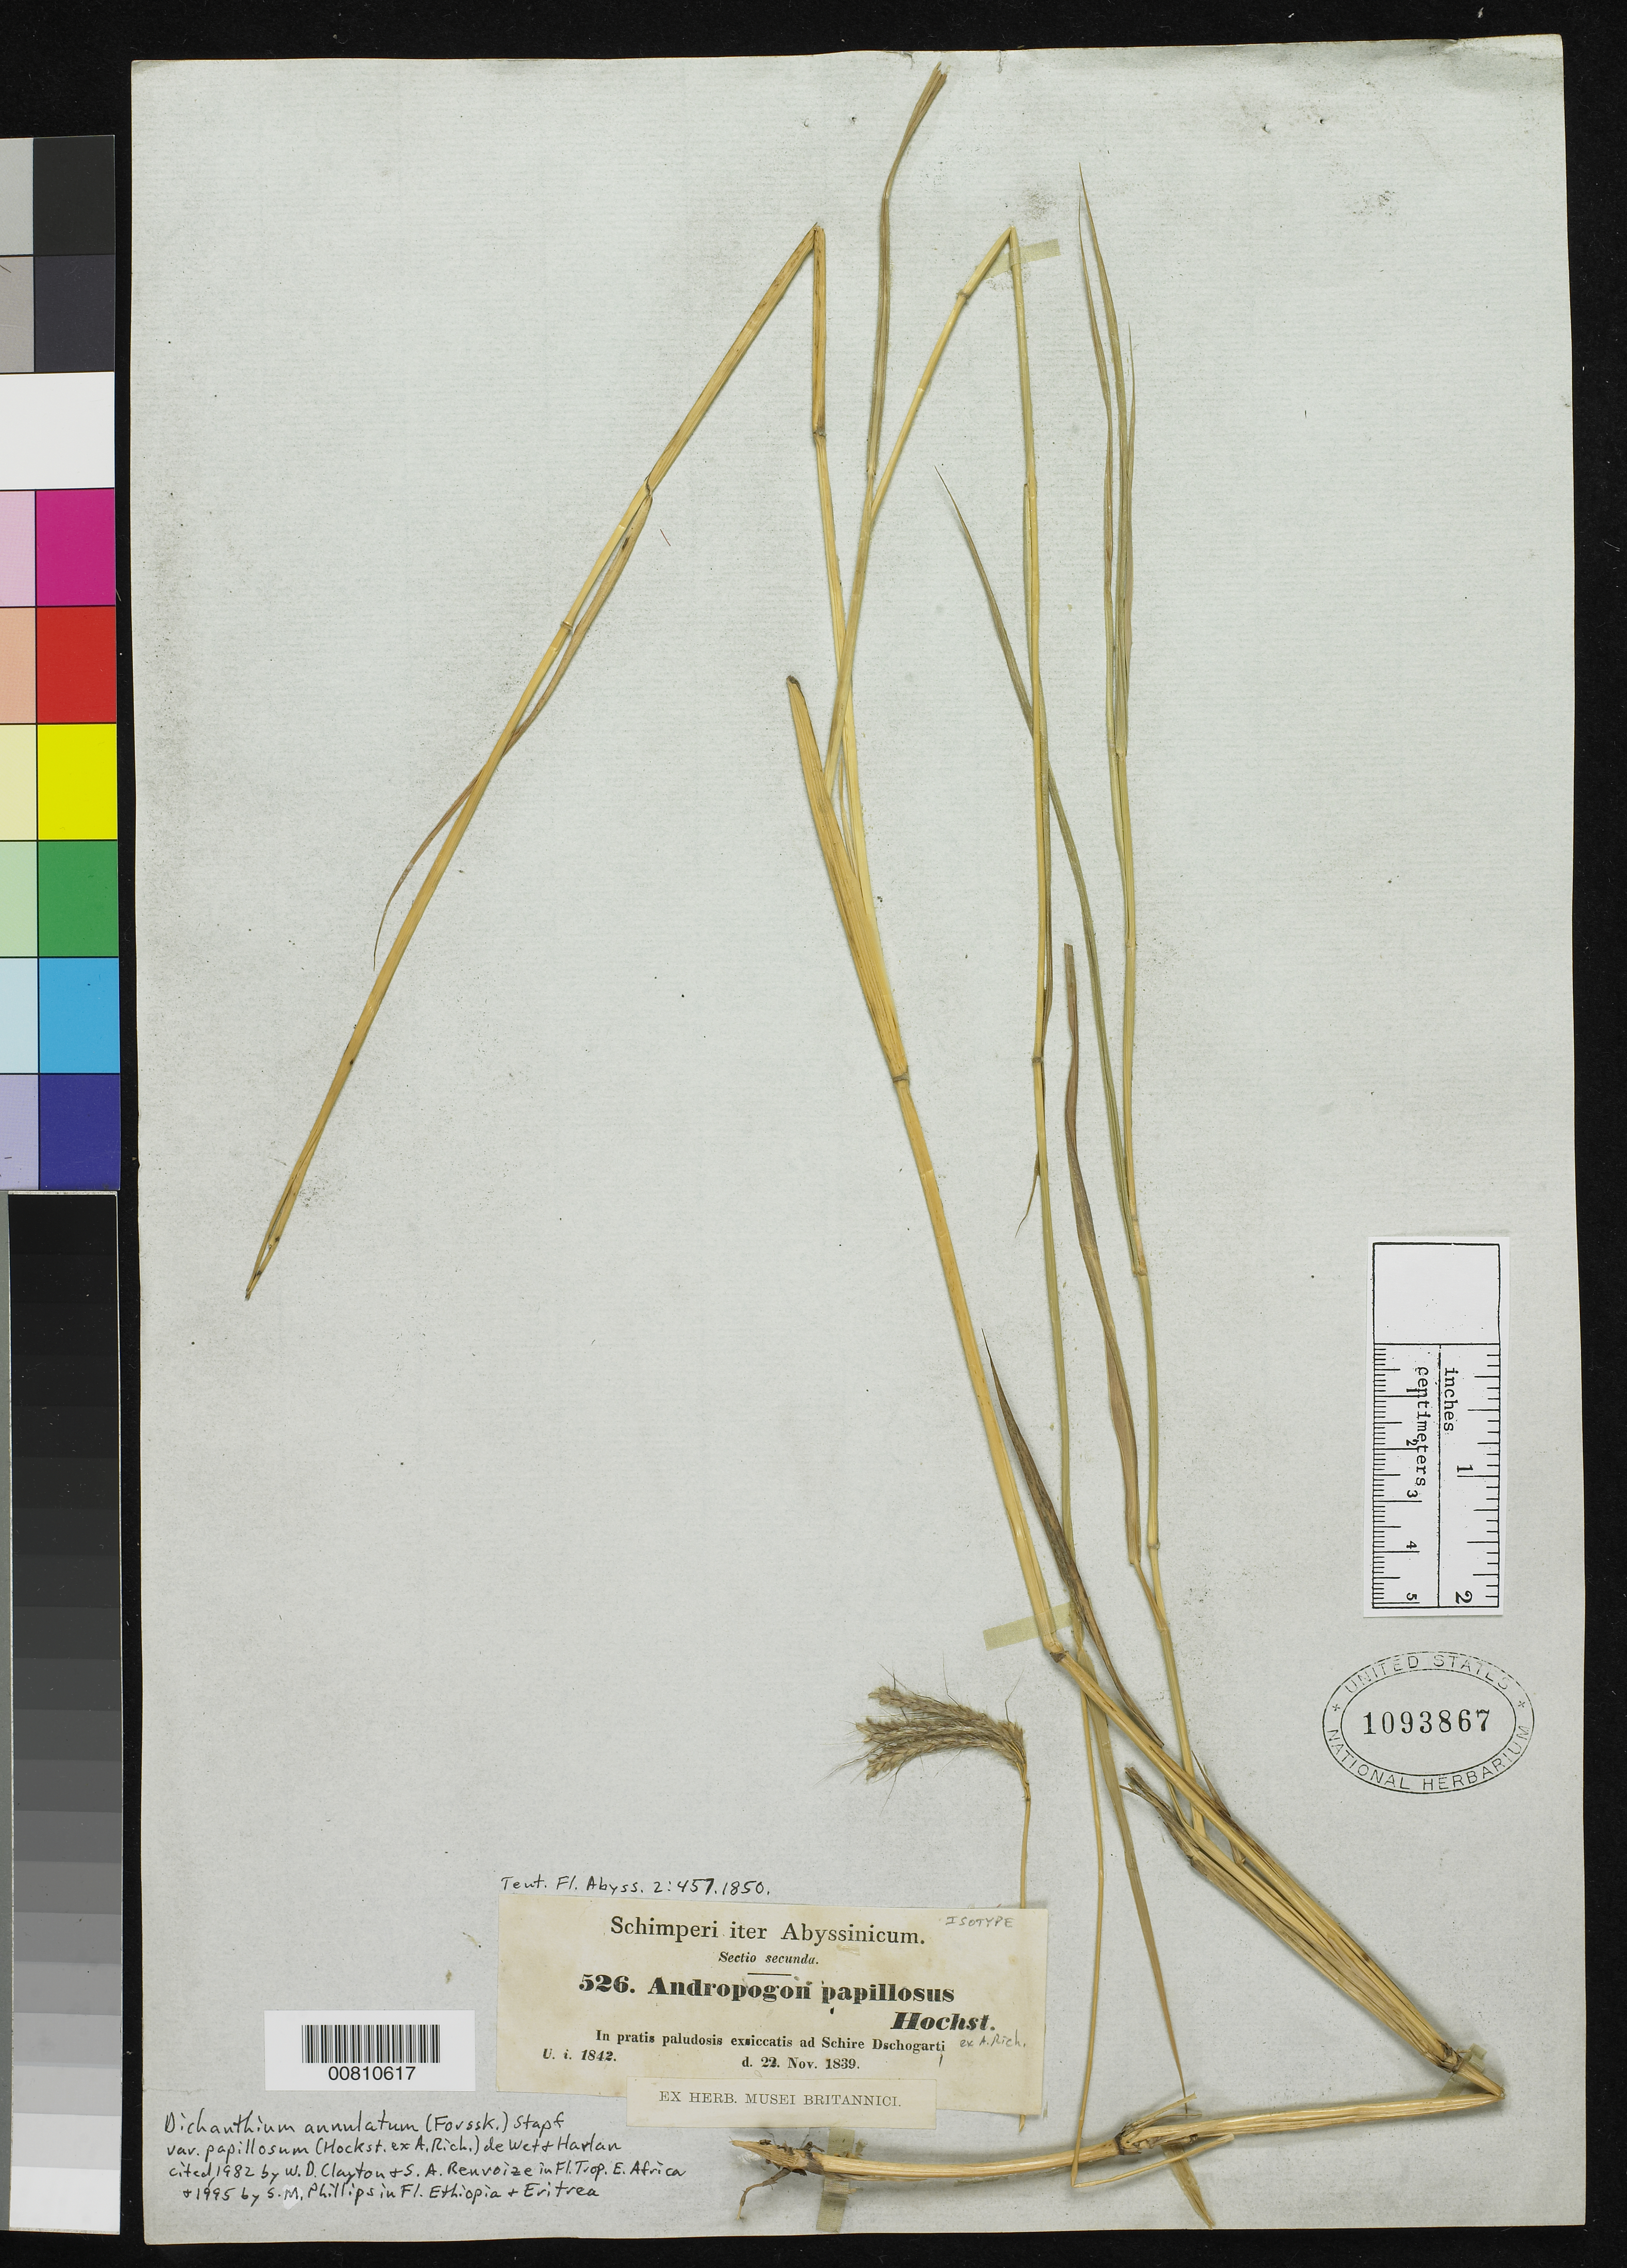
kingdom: Plantae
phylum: Tracheophyta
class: Liliopsida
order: Poales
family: Poaceae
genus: Andropogon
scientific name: Andropogon papillosus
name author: Hochst. ex A. Rich.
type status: Isotype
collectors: G. W. Schimper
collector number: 526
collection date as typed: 22 Nov 1839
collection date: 1839-11-22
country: Ethiopia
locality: In pratis paludosis exsiccatis ad Schire Dschogarti [protologue: "crescit in pratis paludosis exsiccatis prope Tshogarti, in provincia Chiré"].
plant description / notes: Cited 1982 by W.D. Clayton & S.A. Renvoize in Fl. Trop. E. Africa & 1995 by S.M. Phillips in Fl. Ethiopia & Eritrea.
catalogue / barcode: US 1093867